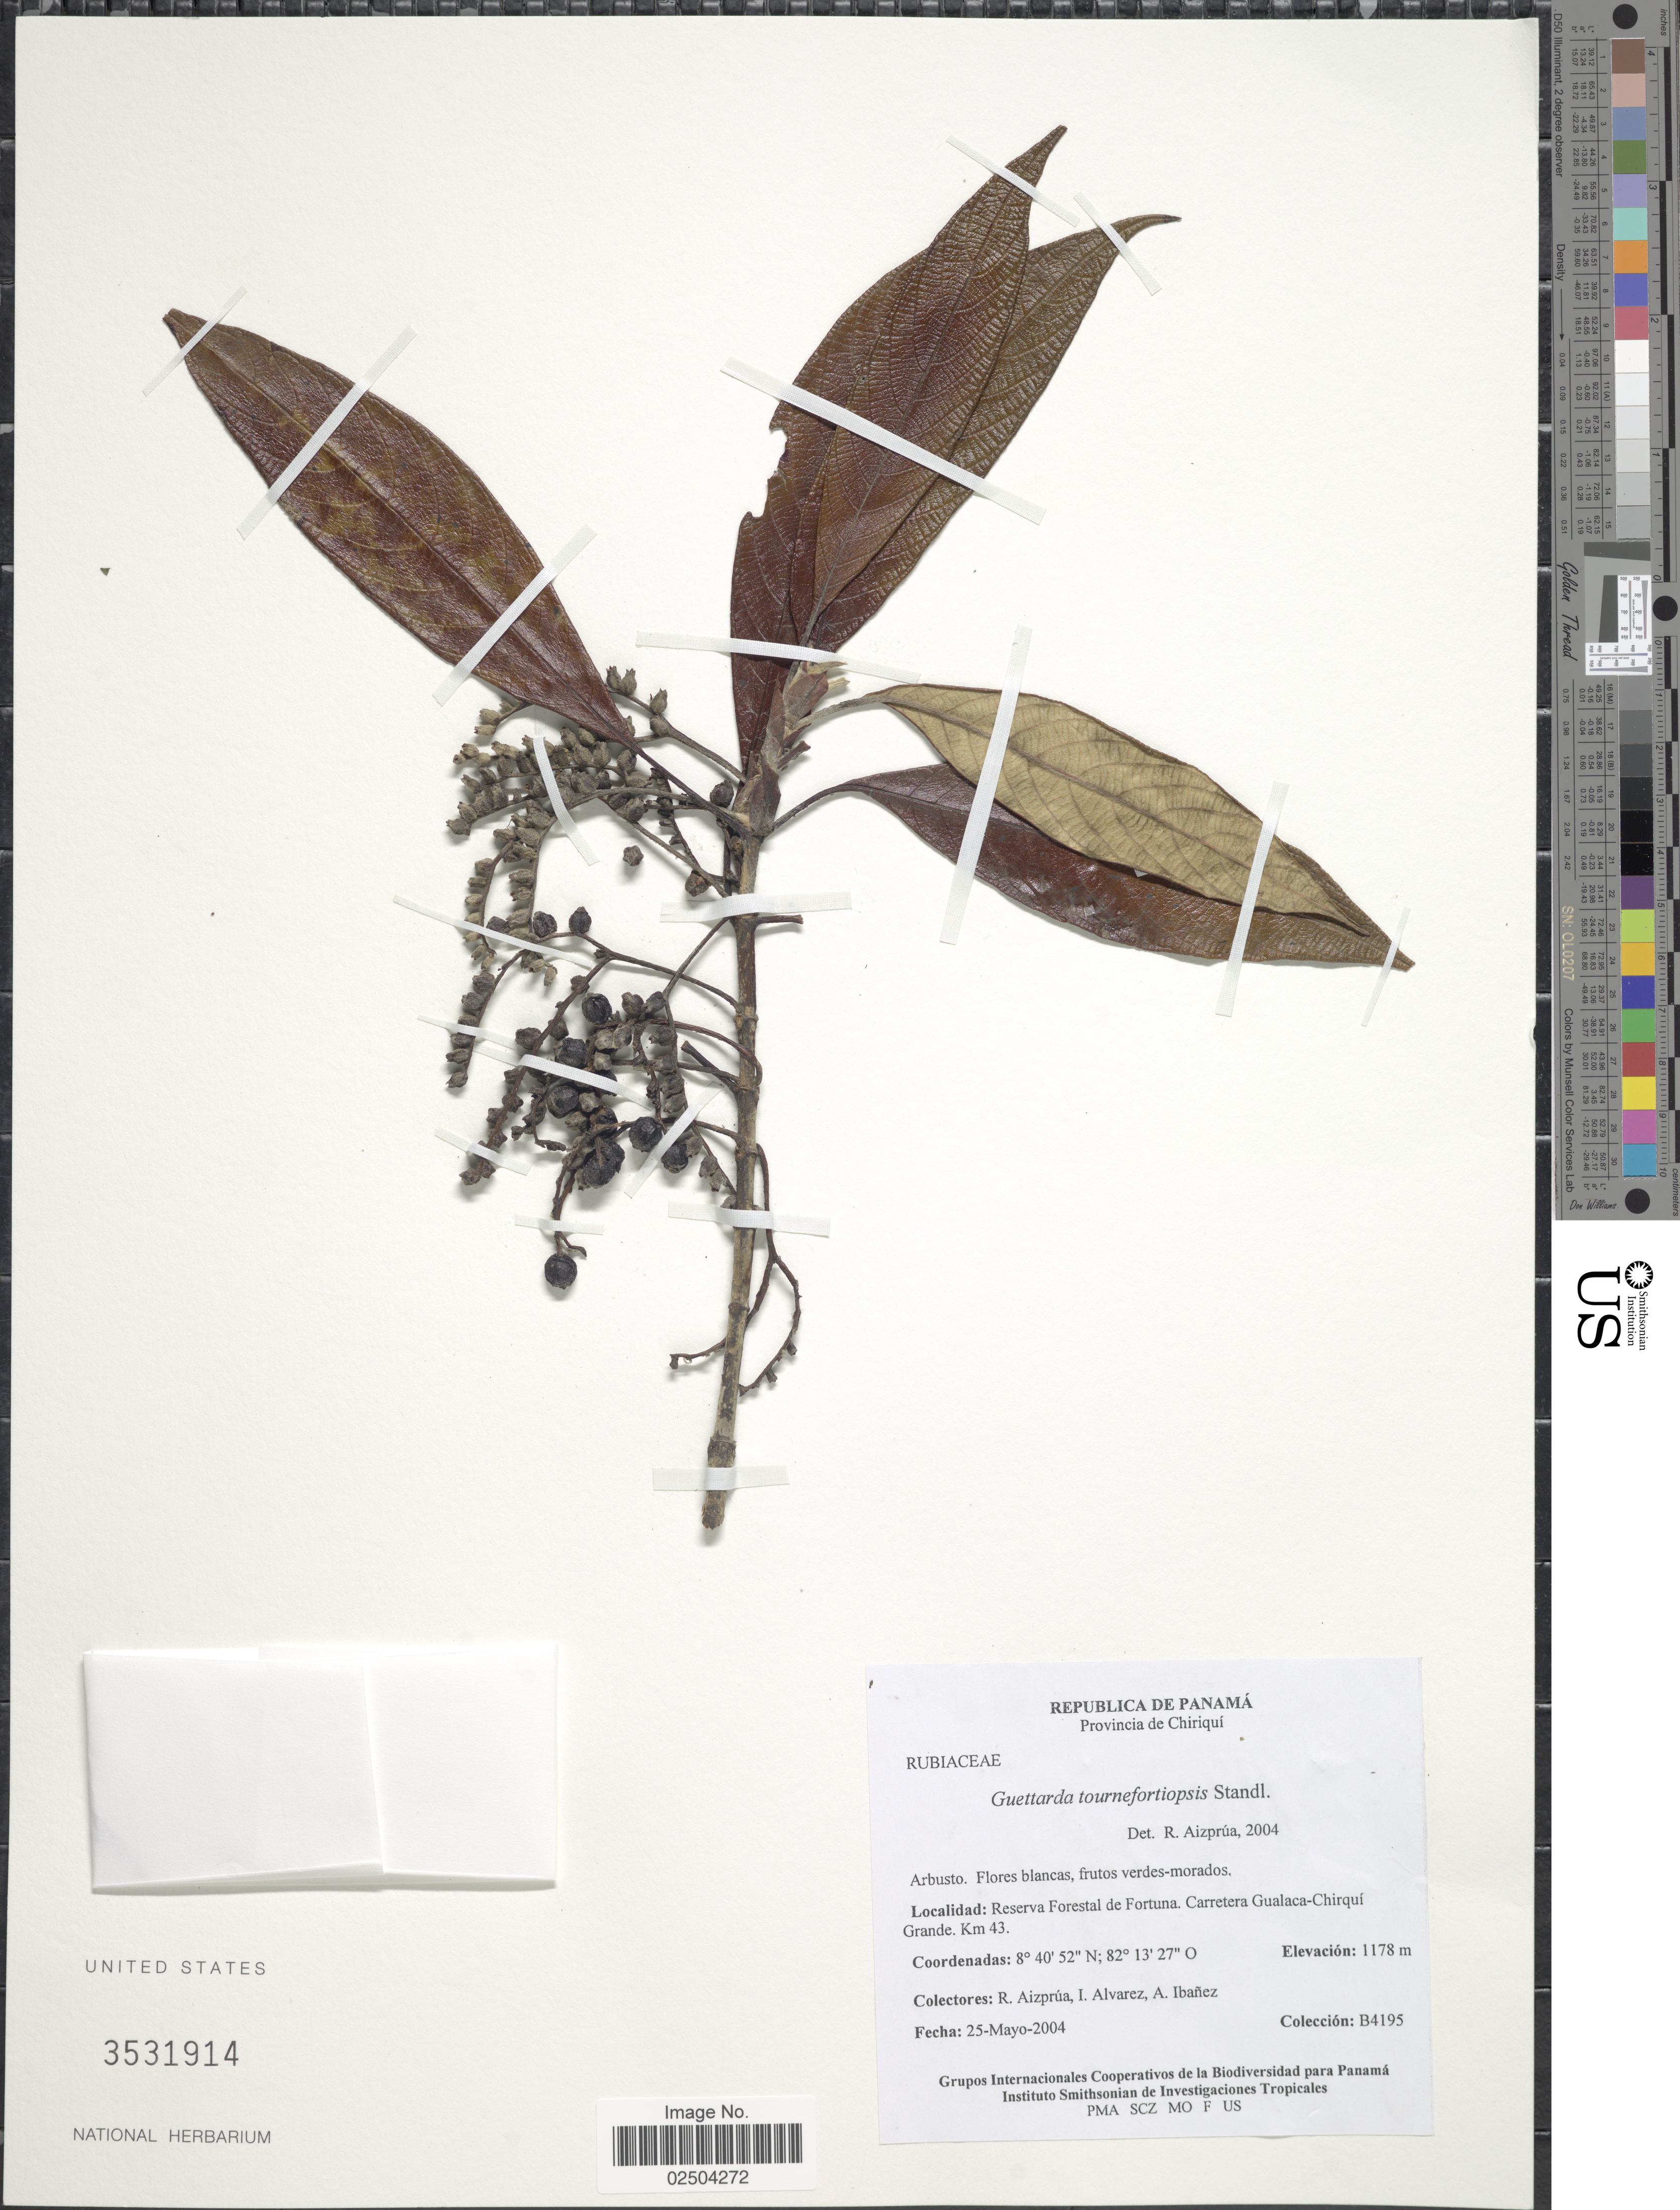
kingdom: Plantae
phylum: Tracheophyta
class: Magnoliopsida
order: Gentianales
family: Rubiaceae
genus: Guettarda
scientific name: Guettarda tournefortiopsis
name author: Standl.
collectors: R. Aizprúa, I. Alvarez & A. Ibáñez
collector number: B4195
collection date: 2004-05-25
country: Panama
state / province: Chiriqui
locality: Provincia de Chiriqui, Reserva Forestal de Fortuna, Carretera Gualaca-Chirqui Grande, Km 43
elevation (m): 1178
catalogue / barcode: US 3531914